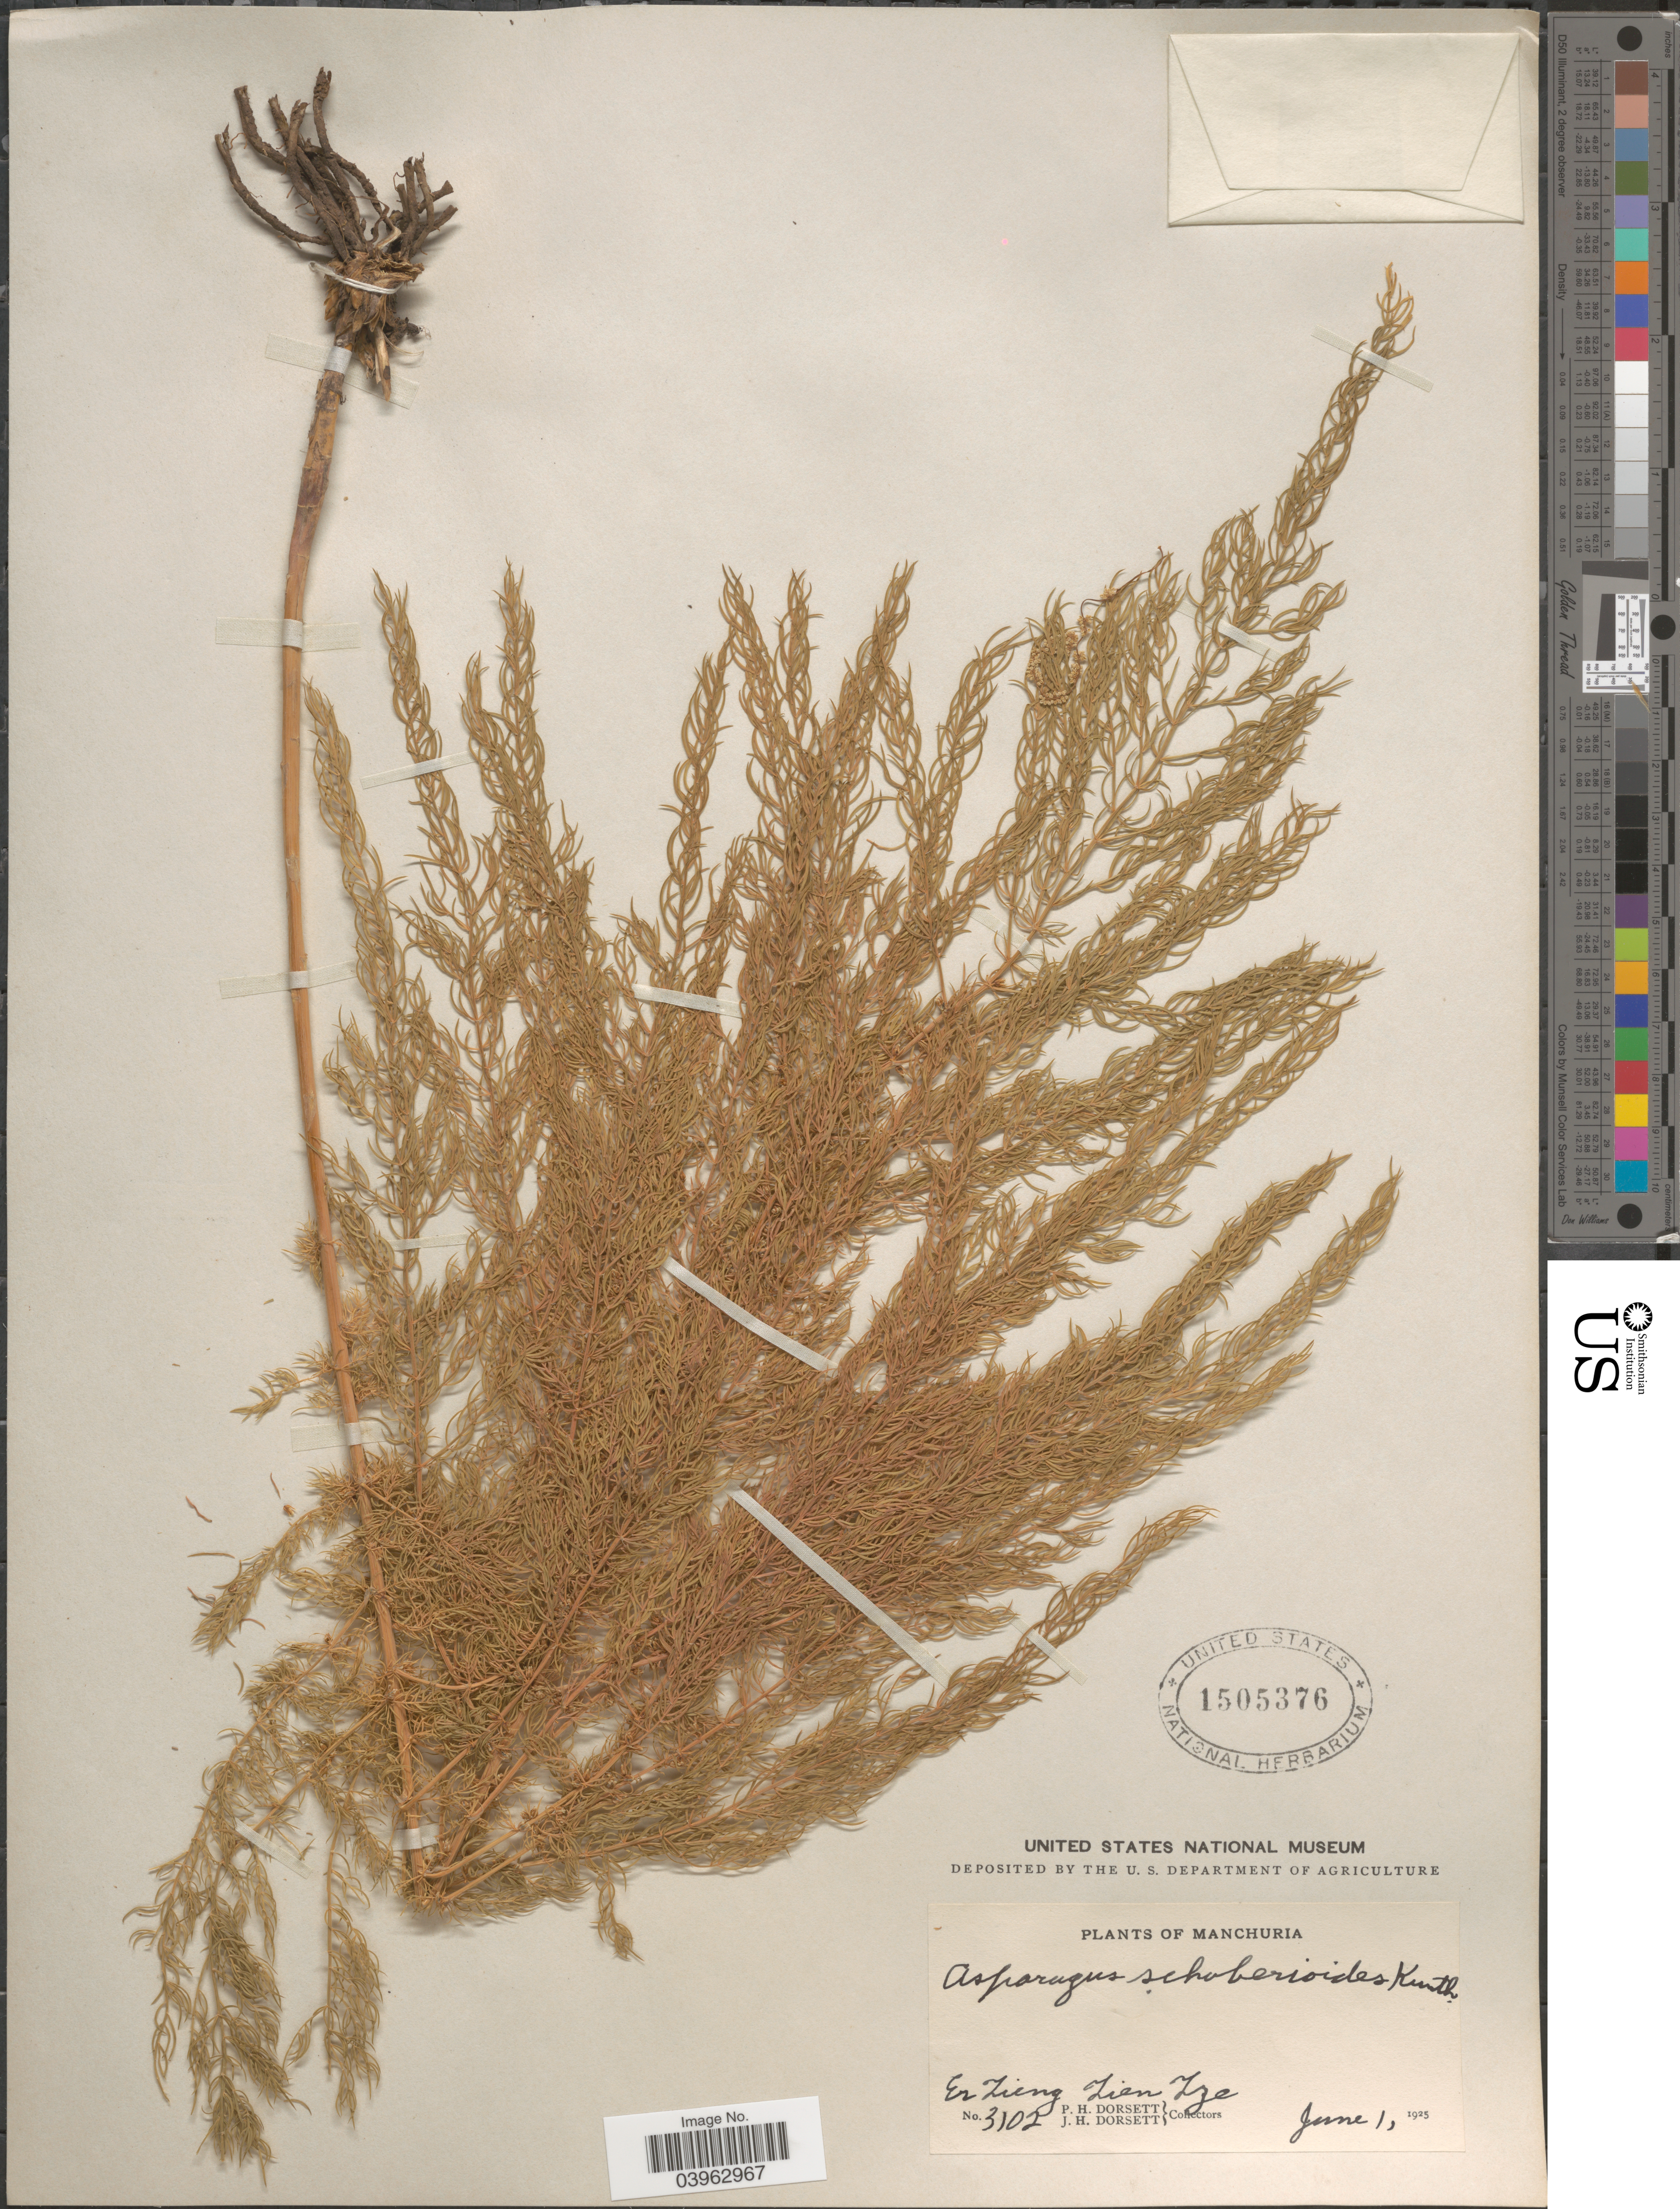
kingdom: Plantae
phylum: Tracheophyta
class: Liliopsida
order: Asparagales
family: Asparagaceae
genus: Asparagus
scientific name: Asparagus schoberioides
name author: Kunth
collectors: P. H. Dorsett & J. Dorsett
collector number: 3102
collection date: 1925-06-01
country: China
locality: Manchuria. Er Zieng Tien Tze.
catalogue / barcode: US 1505376